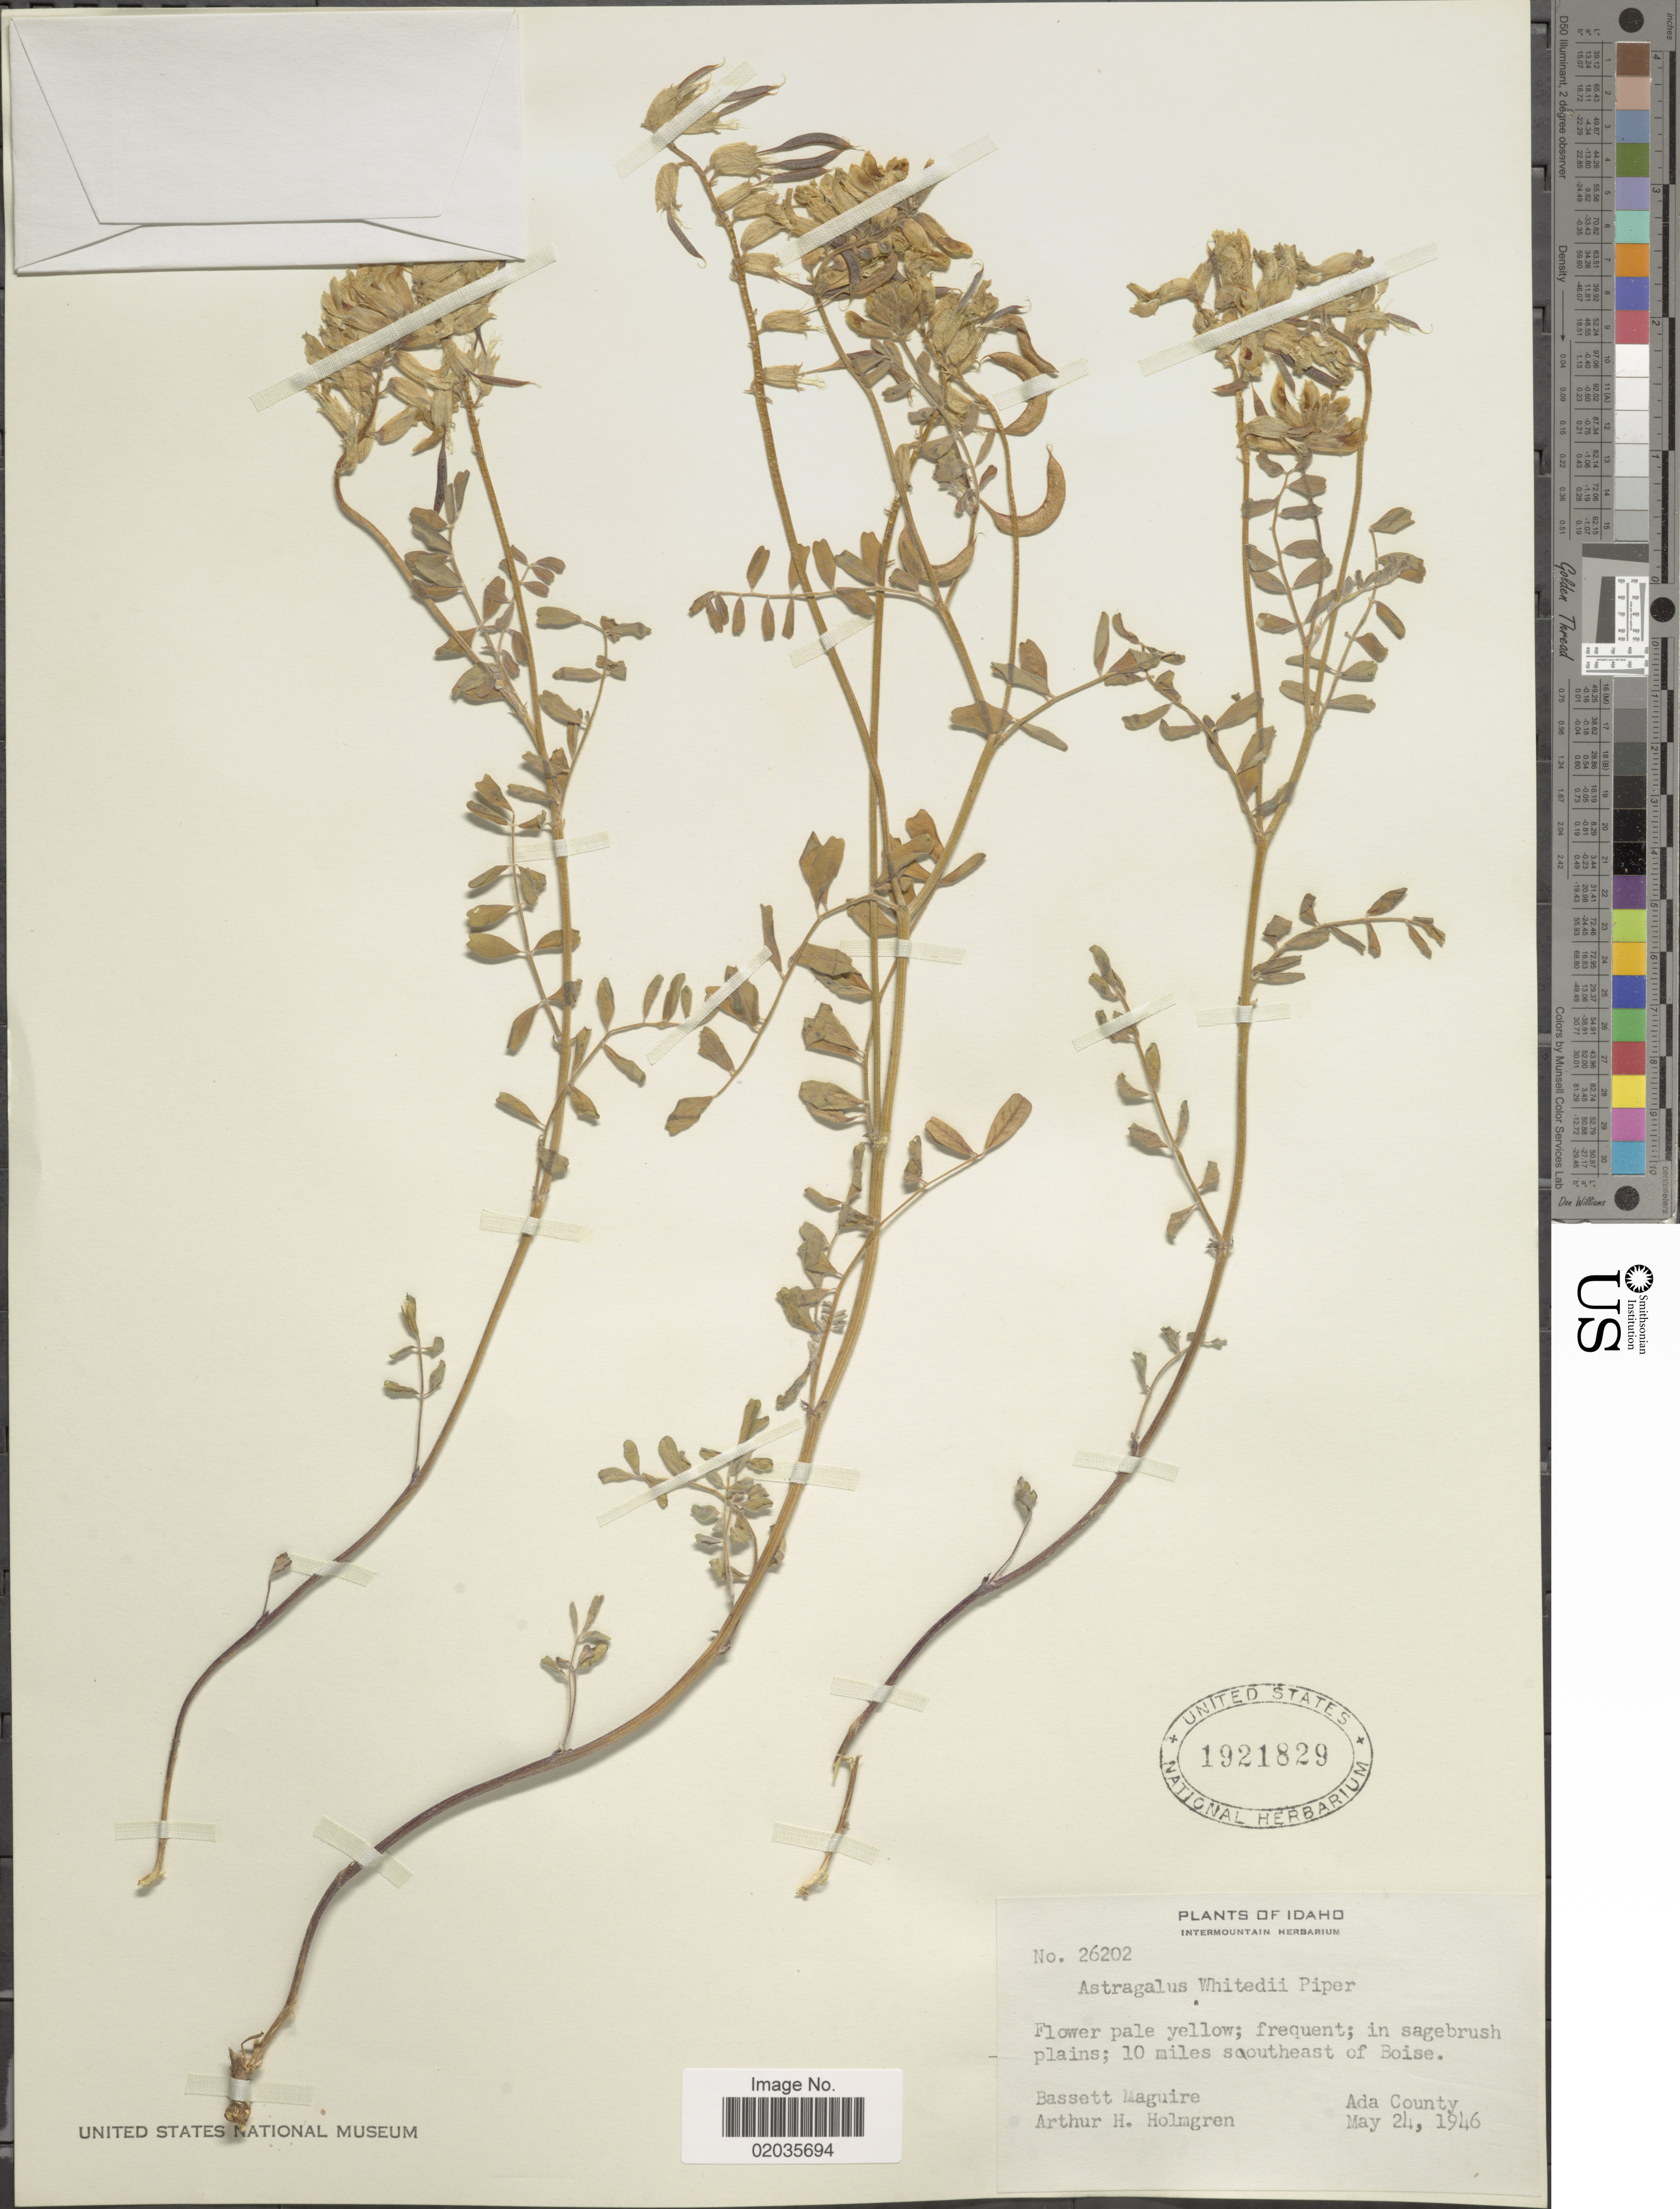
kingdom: Plantae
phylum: Tracheophyta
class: Magnoliopsida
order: Fabales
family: Fabaceae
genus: Astragalus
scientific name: Astragalus whitedii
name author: Piper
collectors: B. Maguire & A. H. Holmgren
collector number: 26202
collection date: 1946-05-24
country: United States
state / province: Idaho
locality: In sagebrusgh plains; 10 miles southeast of Boise, Ada County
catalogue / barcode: US 1921829